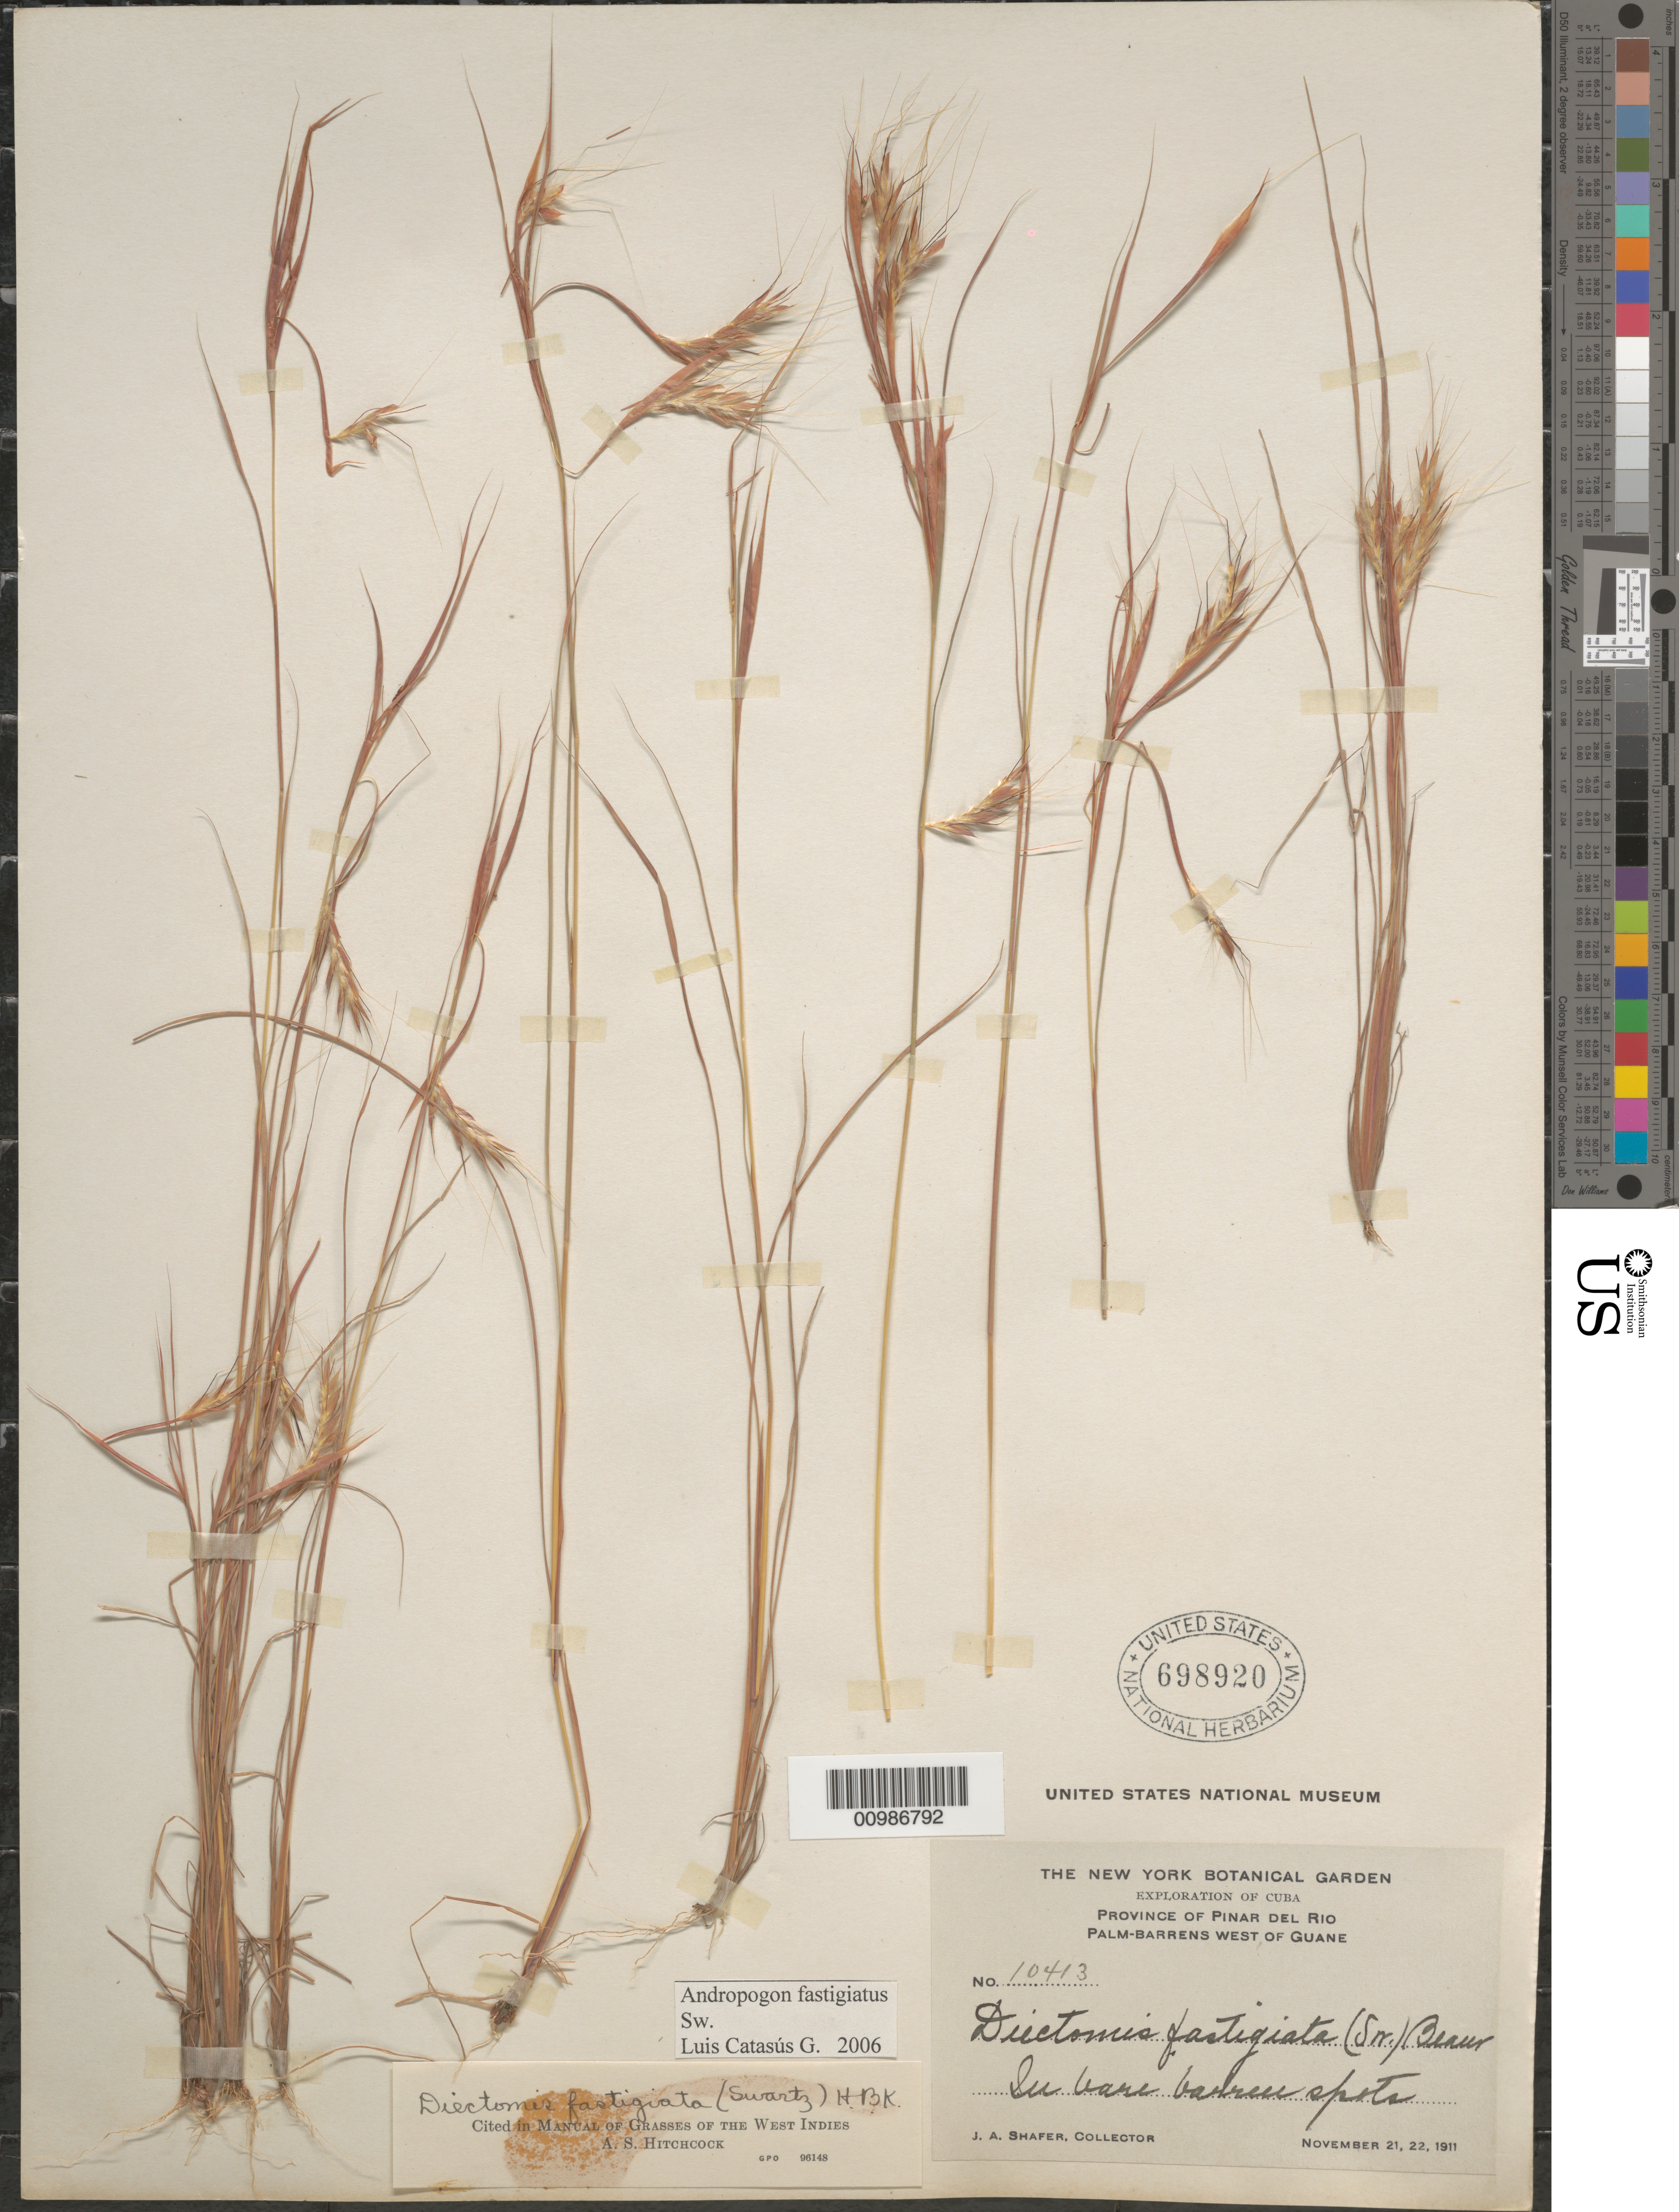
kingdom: Plantae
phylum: Tracheophyta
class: Liliopsida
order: Poales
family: Poaceae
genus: Andropogon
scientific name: Andropogon fastigiatus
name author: Sw.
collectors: J. A. Shafer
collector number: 10413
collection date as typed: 21 Nov 1911 to22 Nov 1911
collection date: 1911-11-21/1911-11-22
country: Cuba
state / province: Pinar del Rio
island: Cuba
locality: Pinar del Rio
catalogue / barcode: US 698920